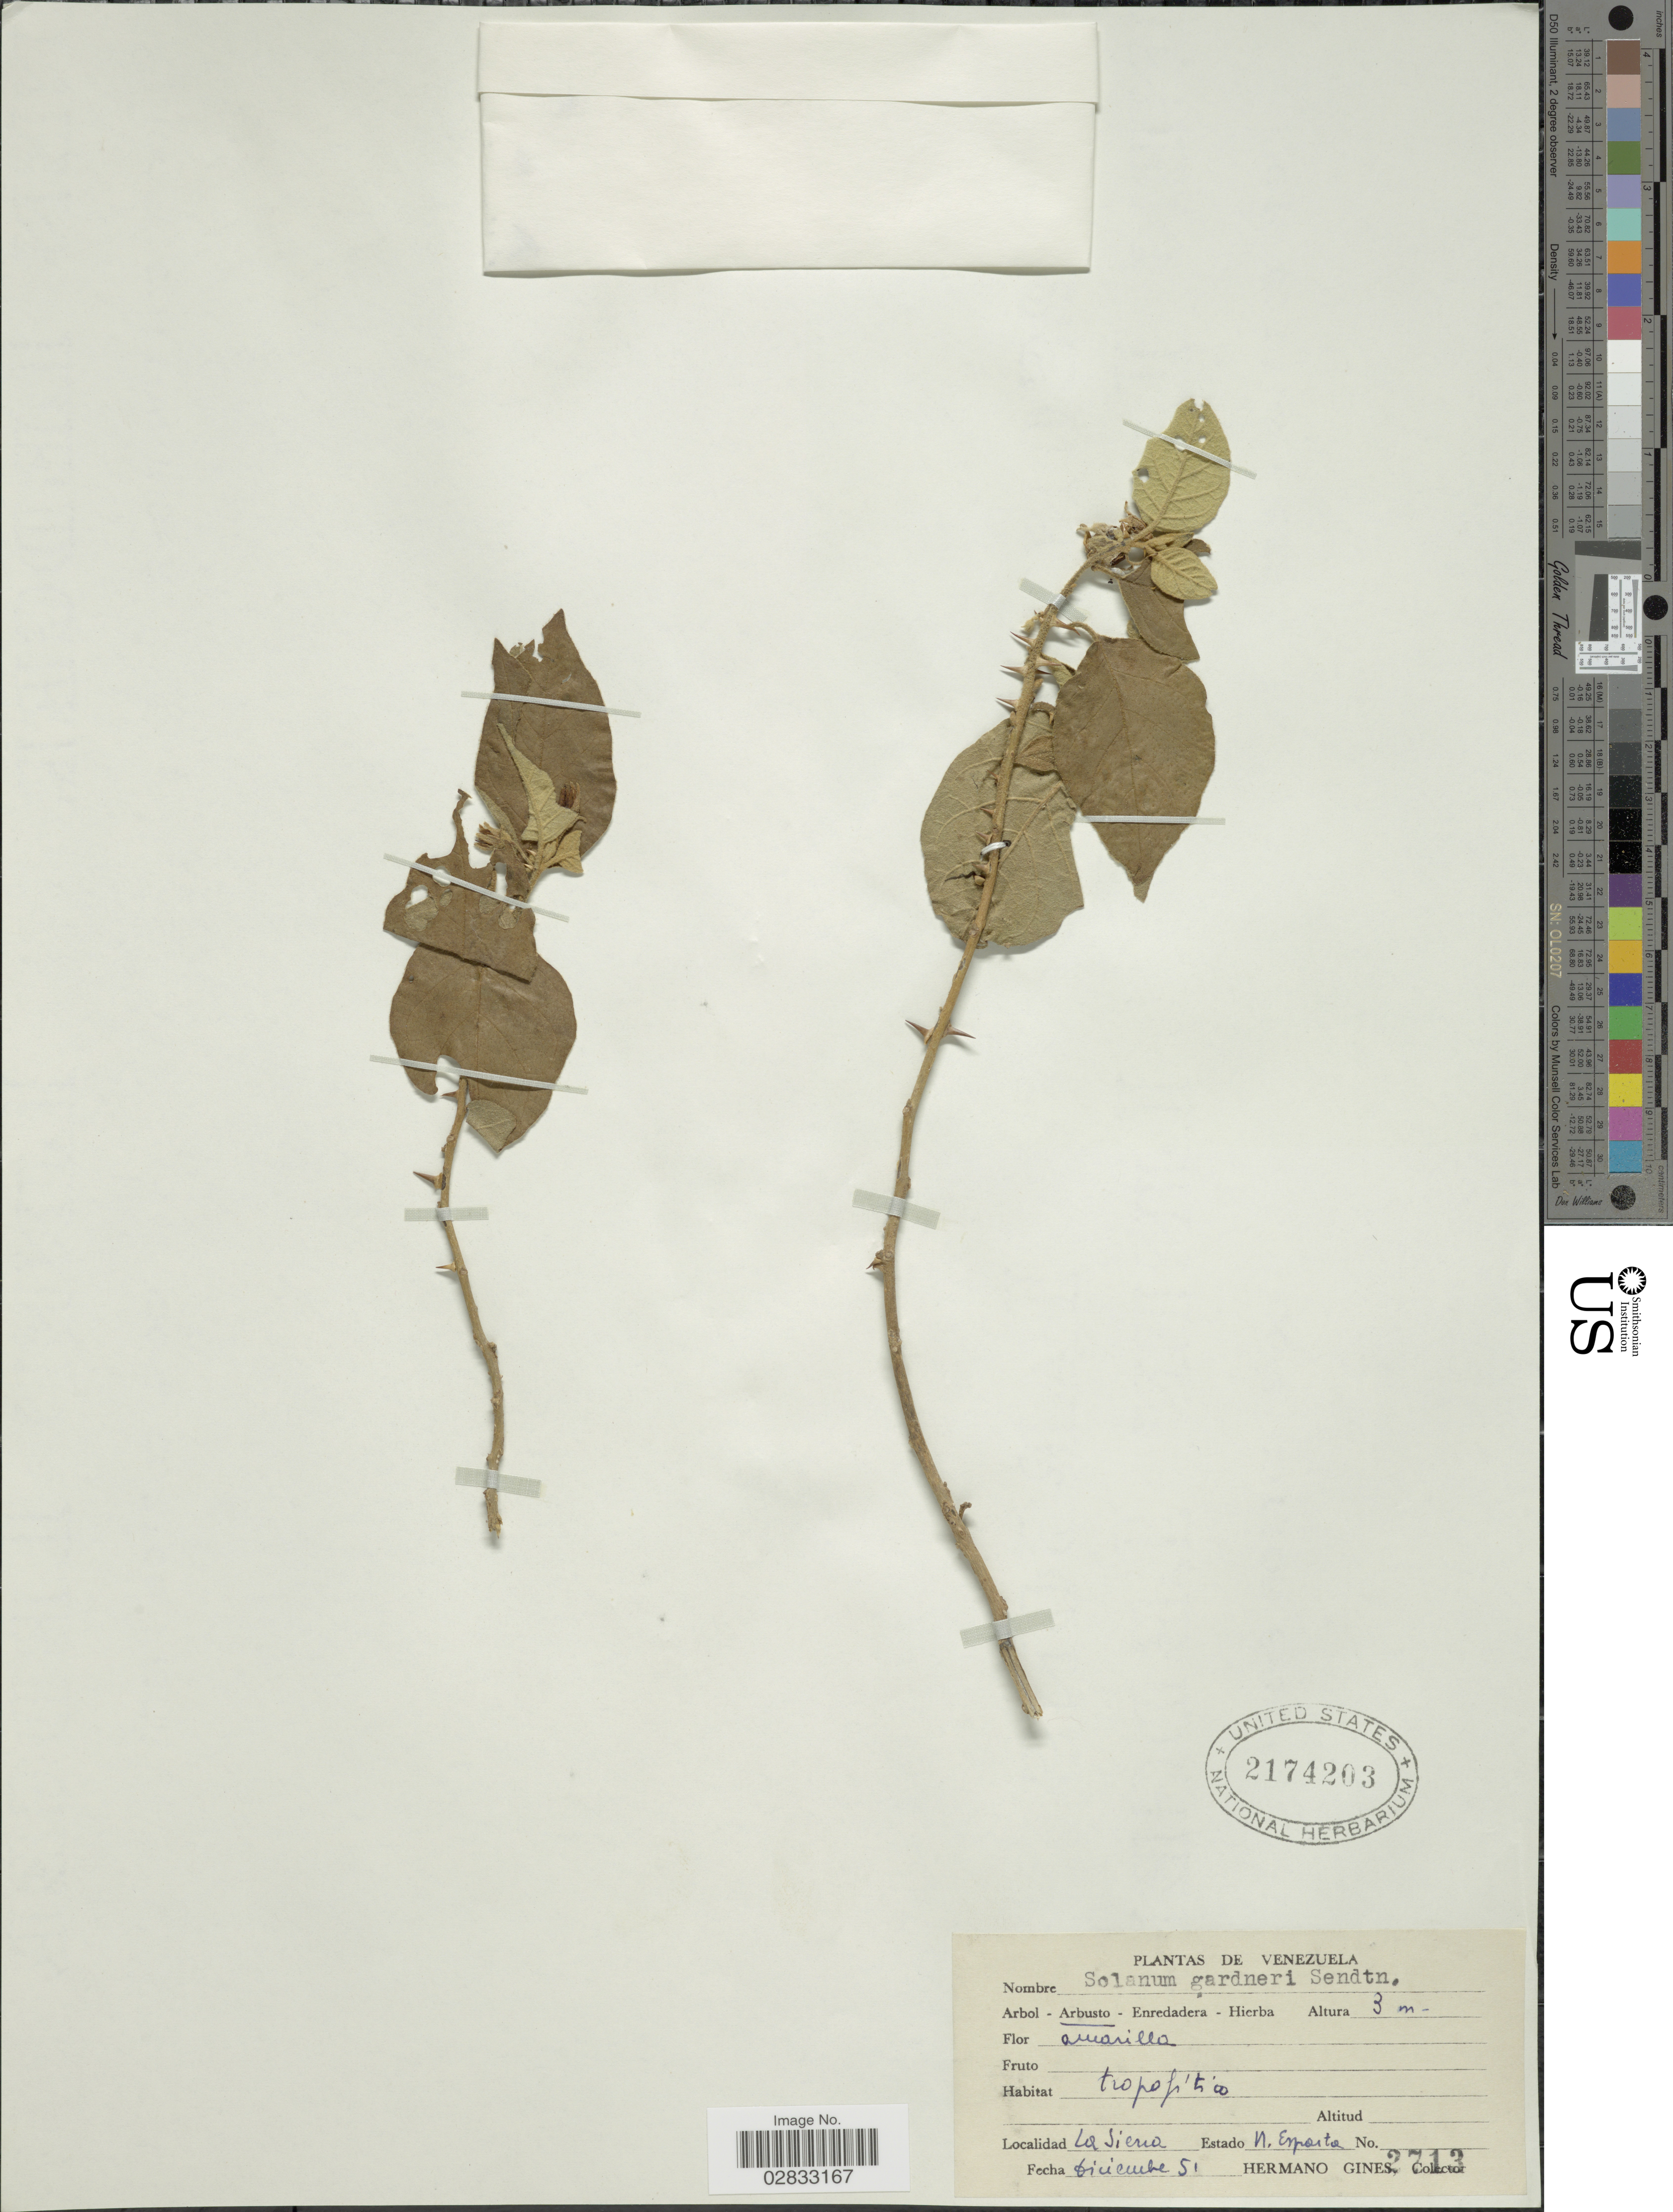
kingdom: Plantae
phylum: Tracheophyta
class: Magnoliopsida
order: Solanales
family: Solanaceae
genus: Solanum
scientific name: Solanum gardneri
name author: Sendtn. in Mart.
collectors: Bro. Gines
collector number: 2713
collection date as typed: Transcribed d/m/y: /12/51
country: Venezuela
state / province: Nueva Esparta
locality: La Sierra.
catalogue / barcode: US 2174203